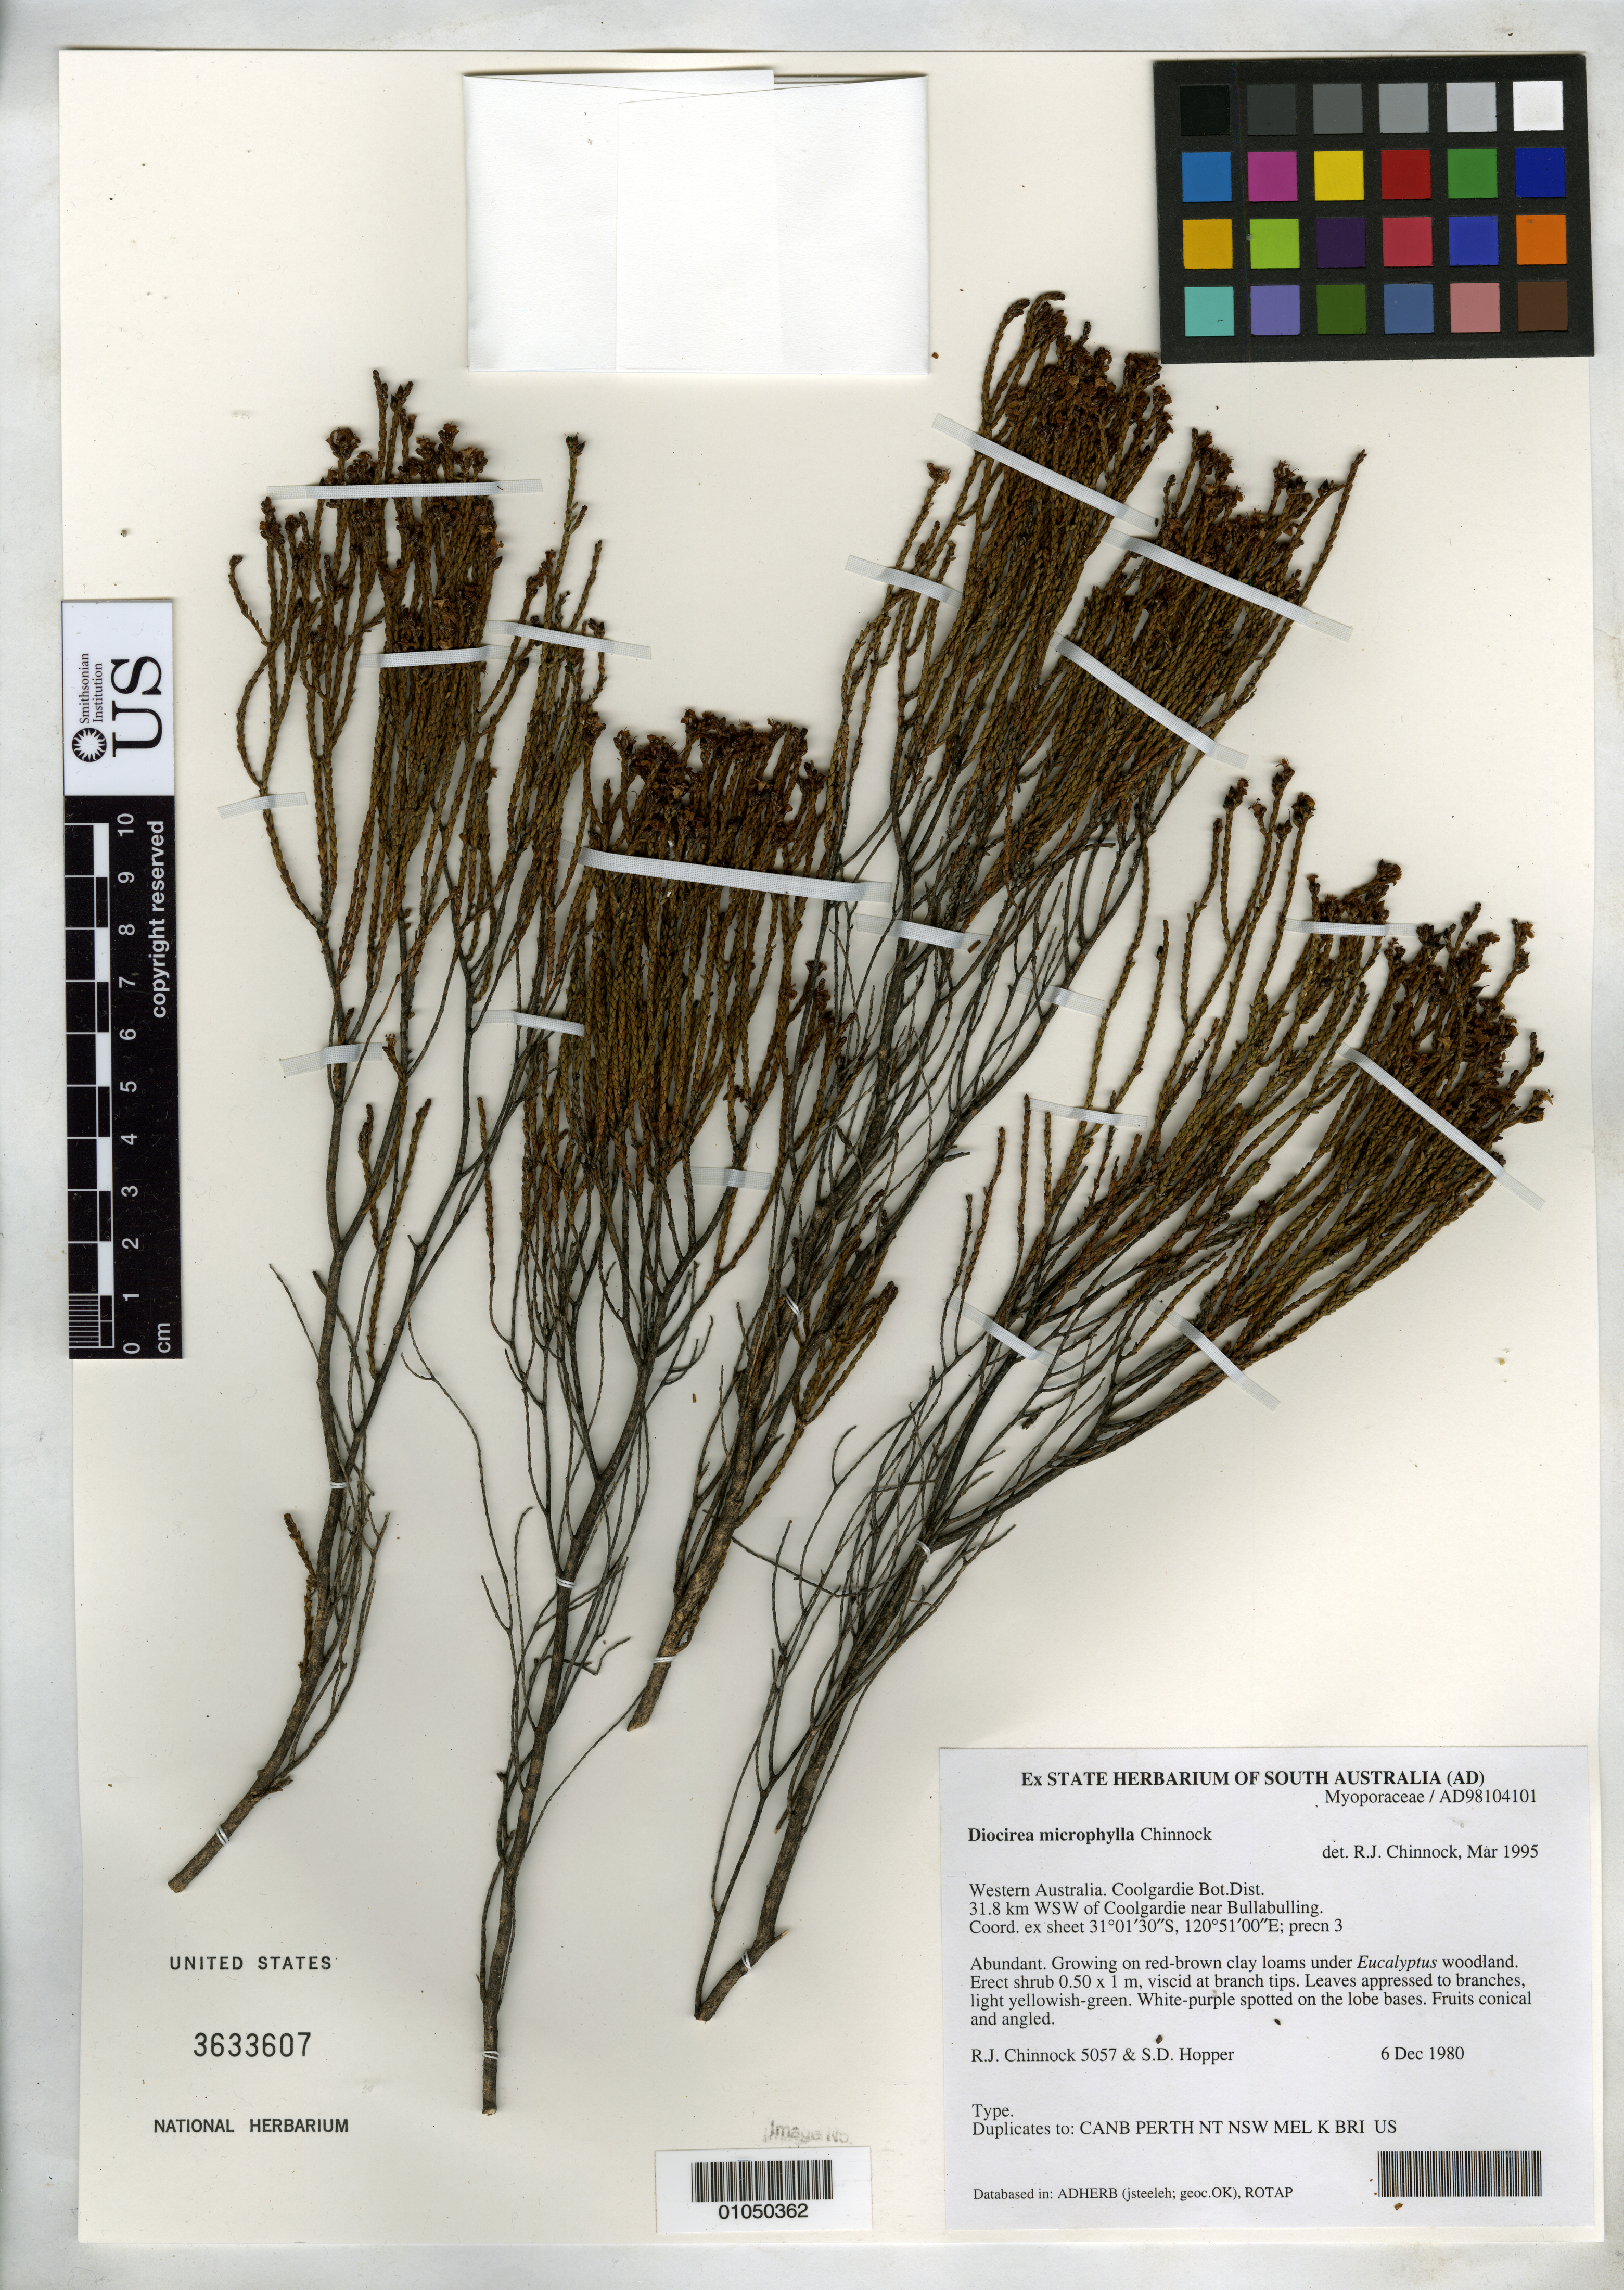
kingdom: Plantae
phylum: Tracheophyta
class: Magnoliopsida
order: Lamiales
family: Scrophulariaceae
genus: Diocirea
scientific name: Diocirea microphylla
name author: Chinnock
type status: Isotype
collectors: R. J. Chinnock & S. Hopper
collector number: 5057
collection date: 1980-12-06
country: Australia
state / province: Western Australia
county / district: Coolgardie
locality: Coolgardie Bot. Dist. 31.8 km WSW of Coolgardie near Bullabulling.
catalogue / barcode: US 3633607